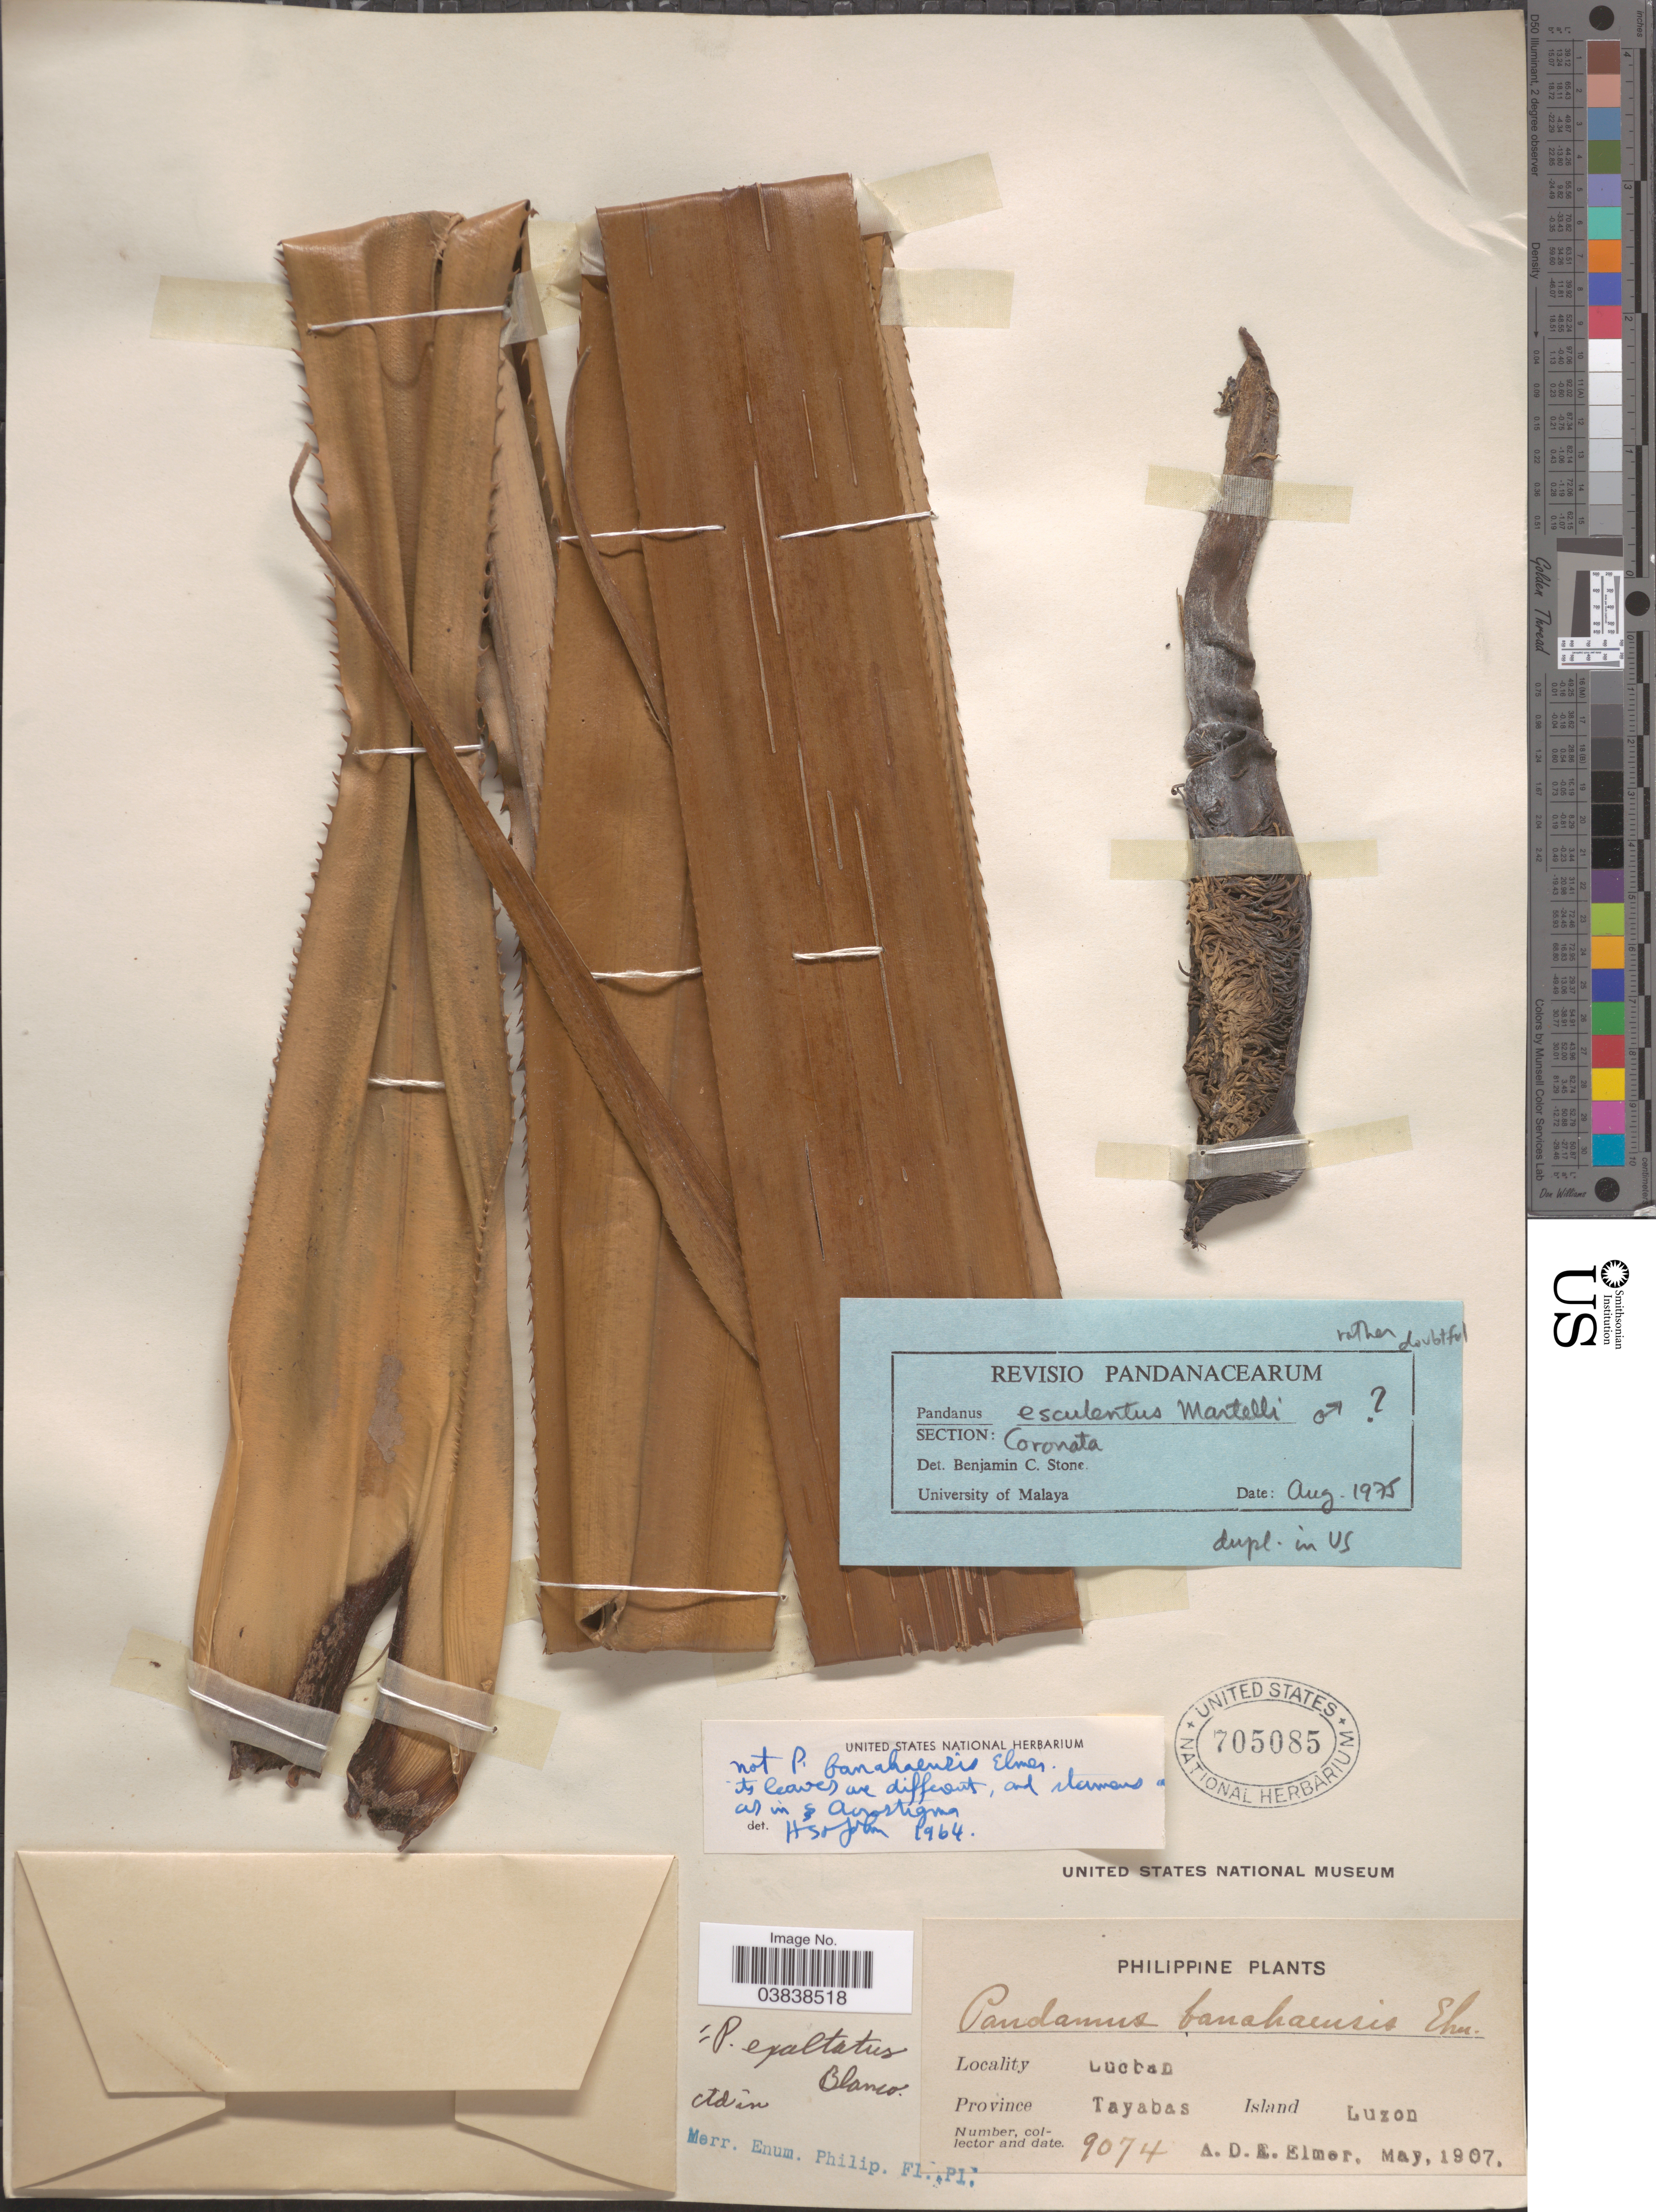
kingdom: Plantae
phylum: Tracheophyta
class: Liliopsida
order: Pandanales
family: Pandanaceae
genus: Pandanus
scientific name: Pandanus esculentus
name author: Martelli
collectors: A. D. E. Elmer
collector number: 9074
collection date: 1907-05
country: Philippines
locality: Lucban. Province Tayabas, Island Luzon.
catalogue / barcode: US 705085